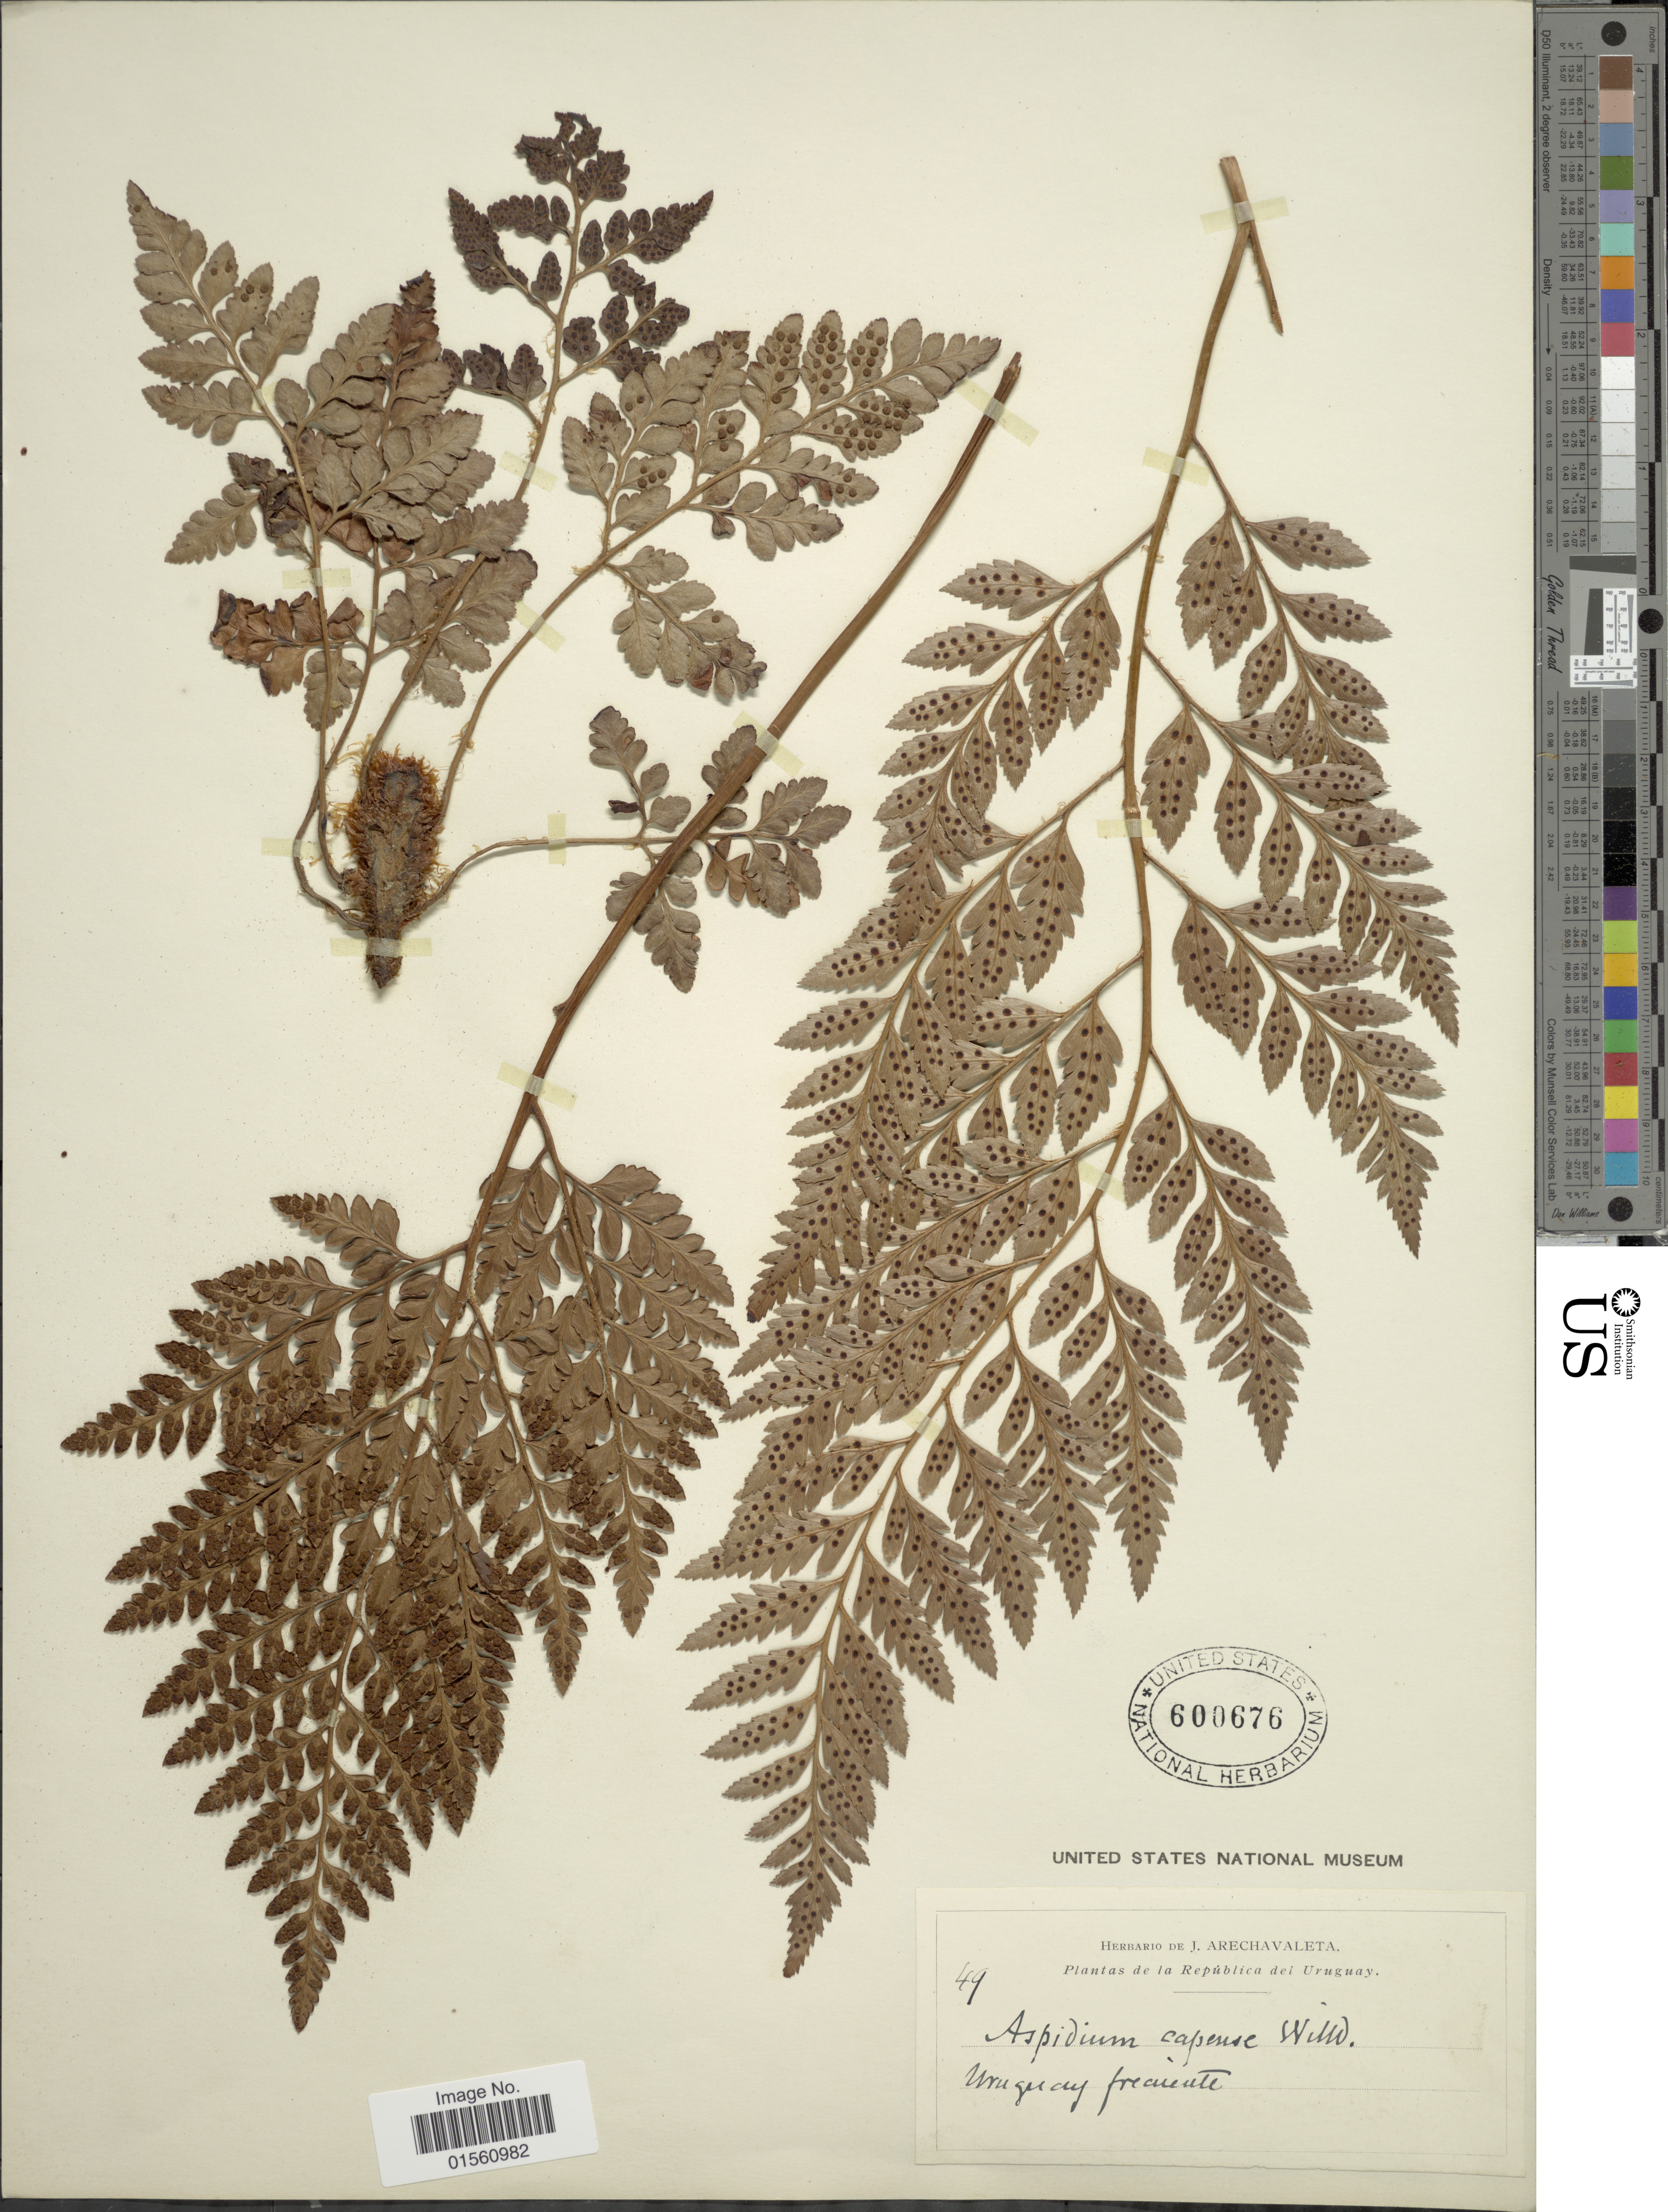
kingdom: Plantae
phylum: Tracheophyta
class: Polypodiopsida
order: Polypodiales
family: Dryopteridaceae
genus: Rumohra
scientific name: Rumohra adiantiformis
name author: (G. Forst.) Ching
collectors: ex herb. Arechavaleta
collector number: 49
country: Uruguay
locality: Republica dei Uruguay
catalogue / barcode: US 600676